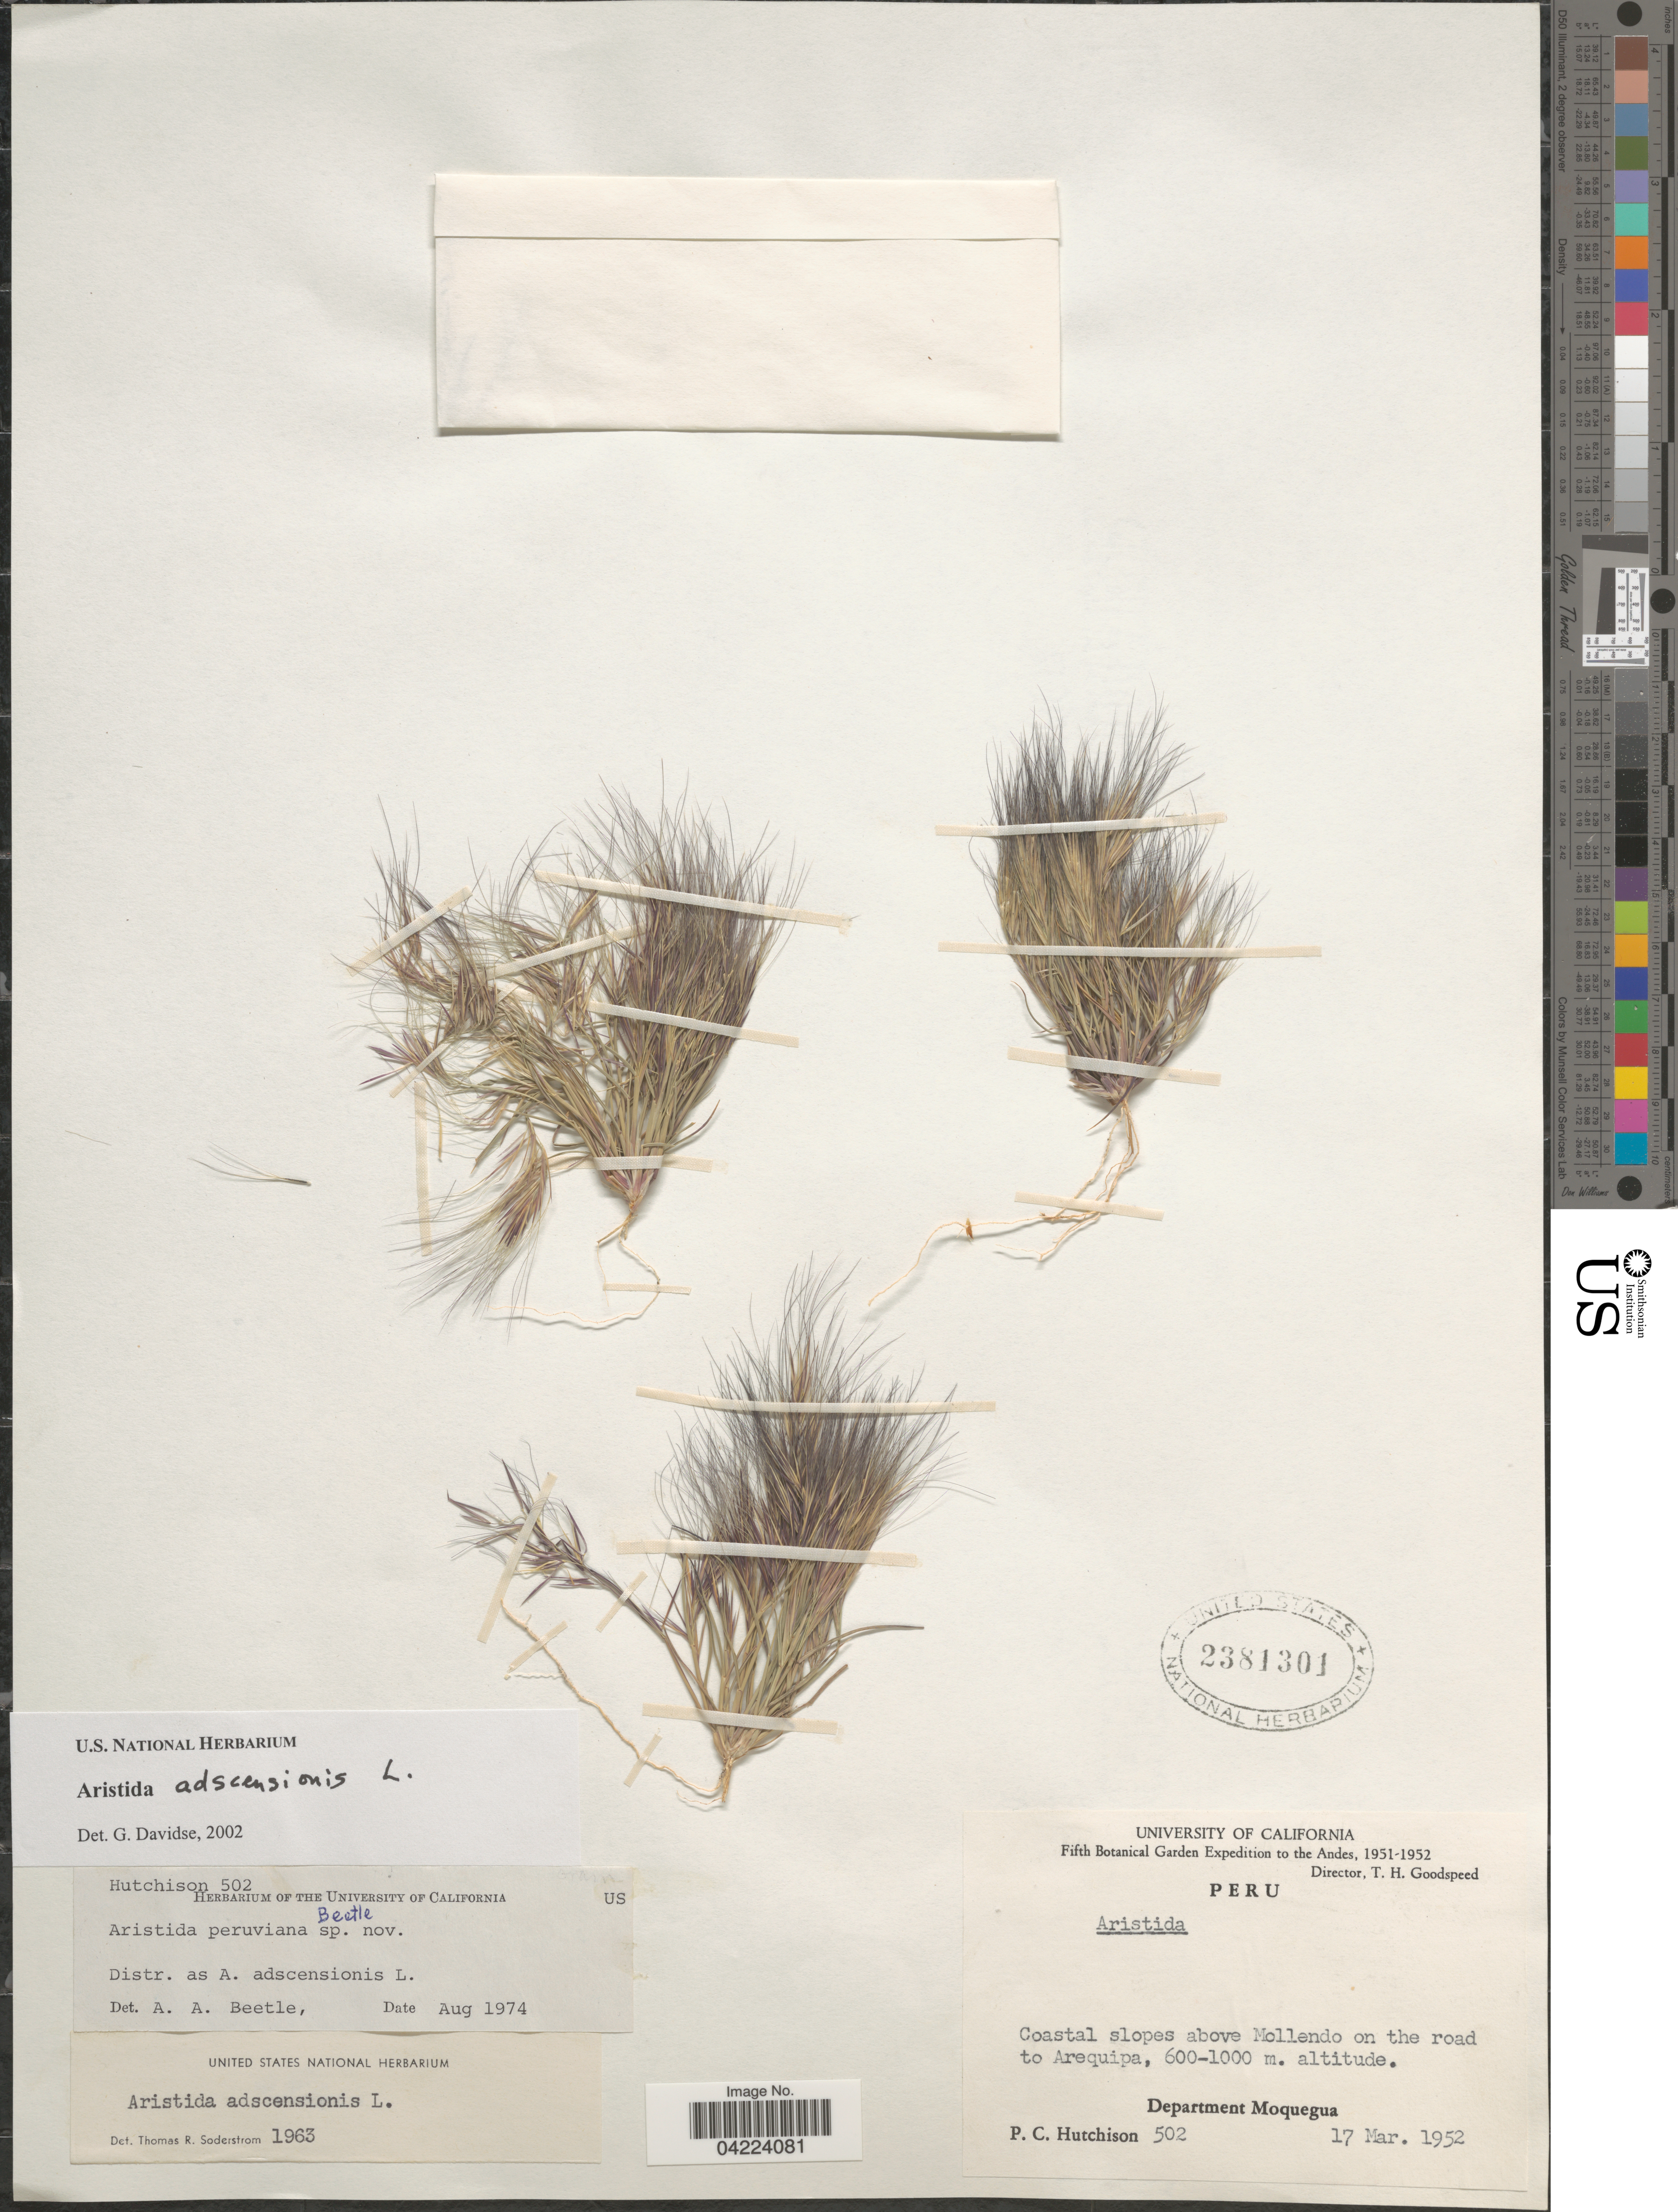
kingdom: Plantae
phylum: Tracheophyta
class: Liliopsida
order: Poales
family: Poaceae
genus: Aristida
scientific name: Aristida adscensionis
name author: L.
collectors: P. C. Hutchison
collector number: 502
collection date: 1952-03-17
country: Peru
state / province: Moquegua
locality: Coastal slopes above Mollendo on the road to Arequipa. Department Moquegua.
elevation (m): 600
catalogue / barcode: US 2381301